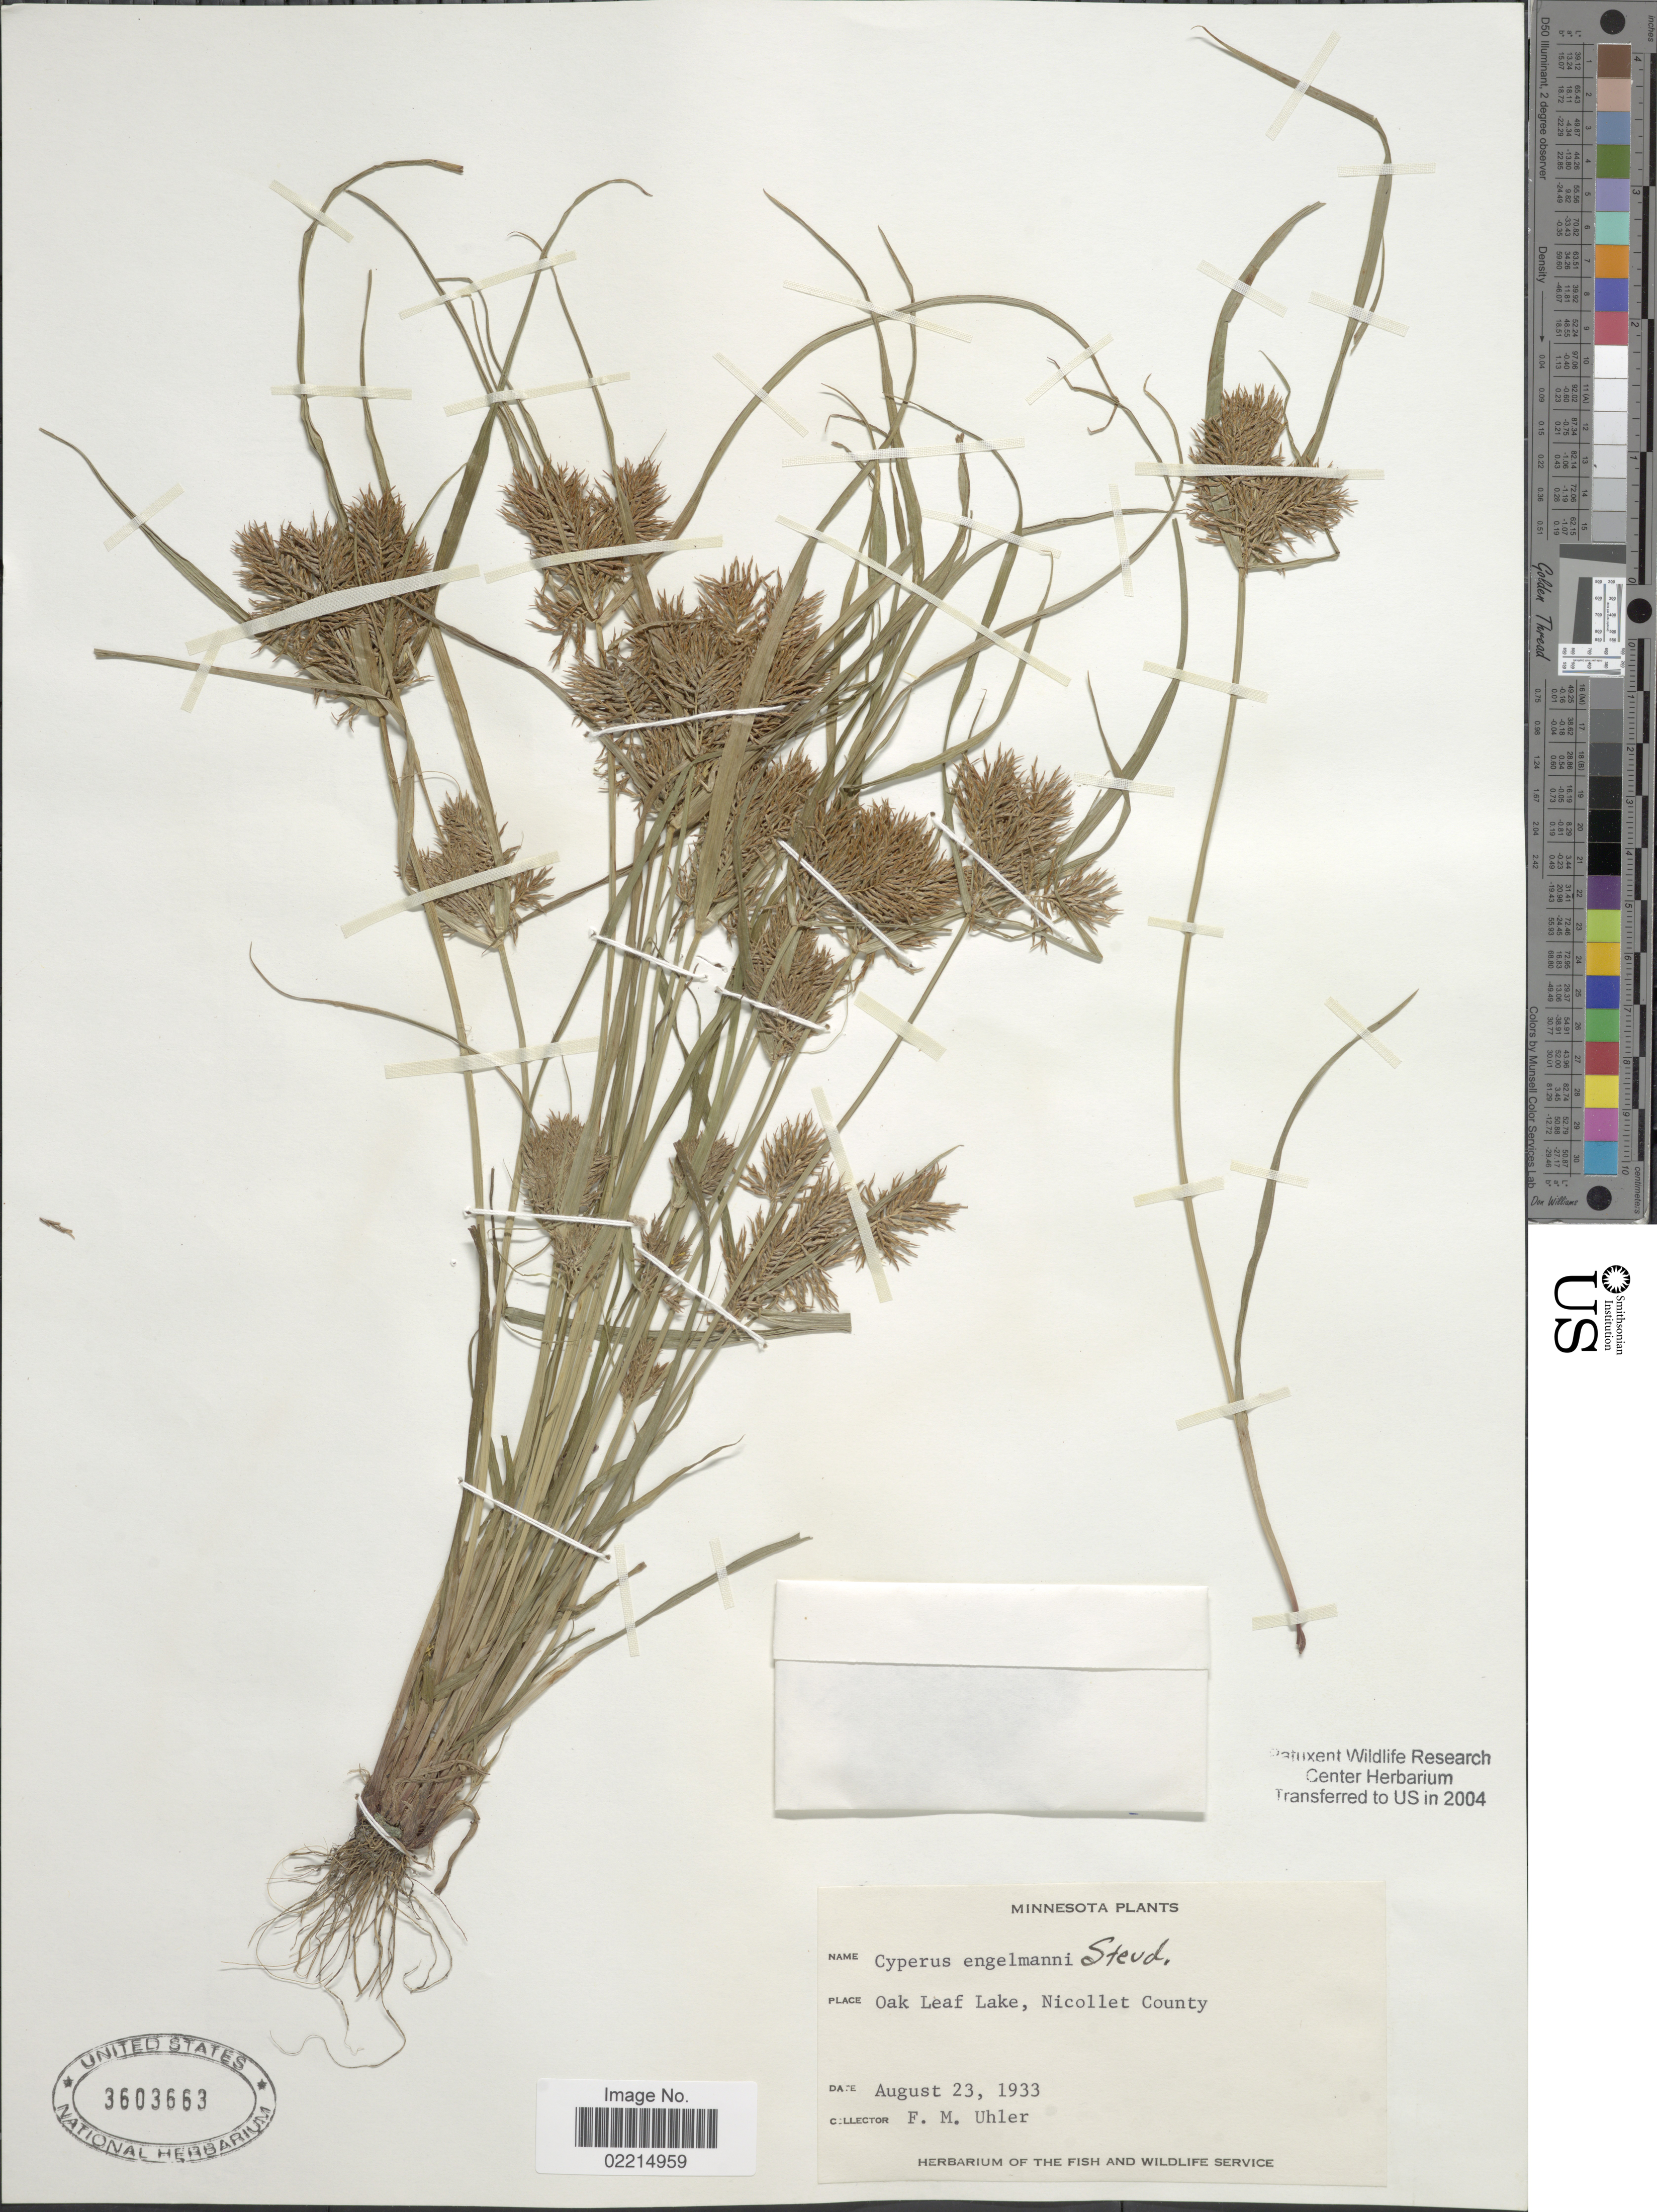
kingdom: Plantae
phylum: Tracheophyta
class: Liliopsida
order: Poales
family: Cyperaceae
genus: Cyperus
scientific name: Cyperus engelmannii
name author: Steud.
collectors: F. M. Uhler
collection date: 1933-08-23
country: United States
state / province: Minnesota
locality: Oak Leaf Lake, Nicolett County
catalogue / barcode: US 3603663